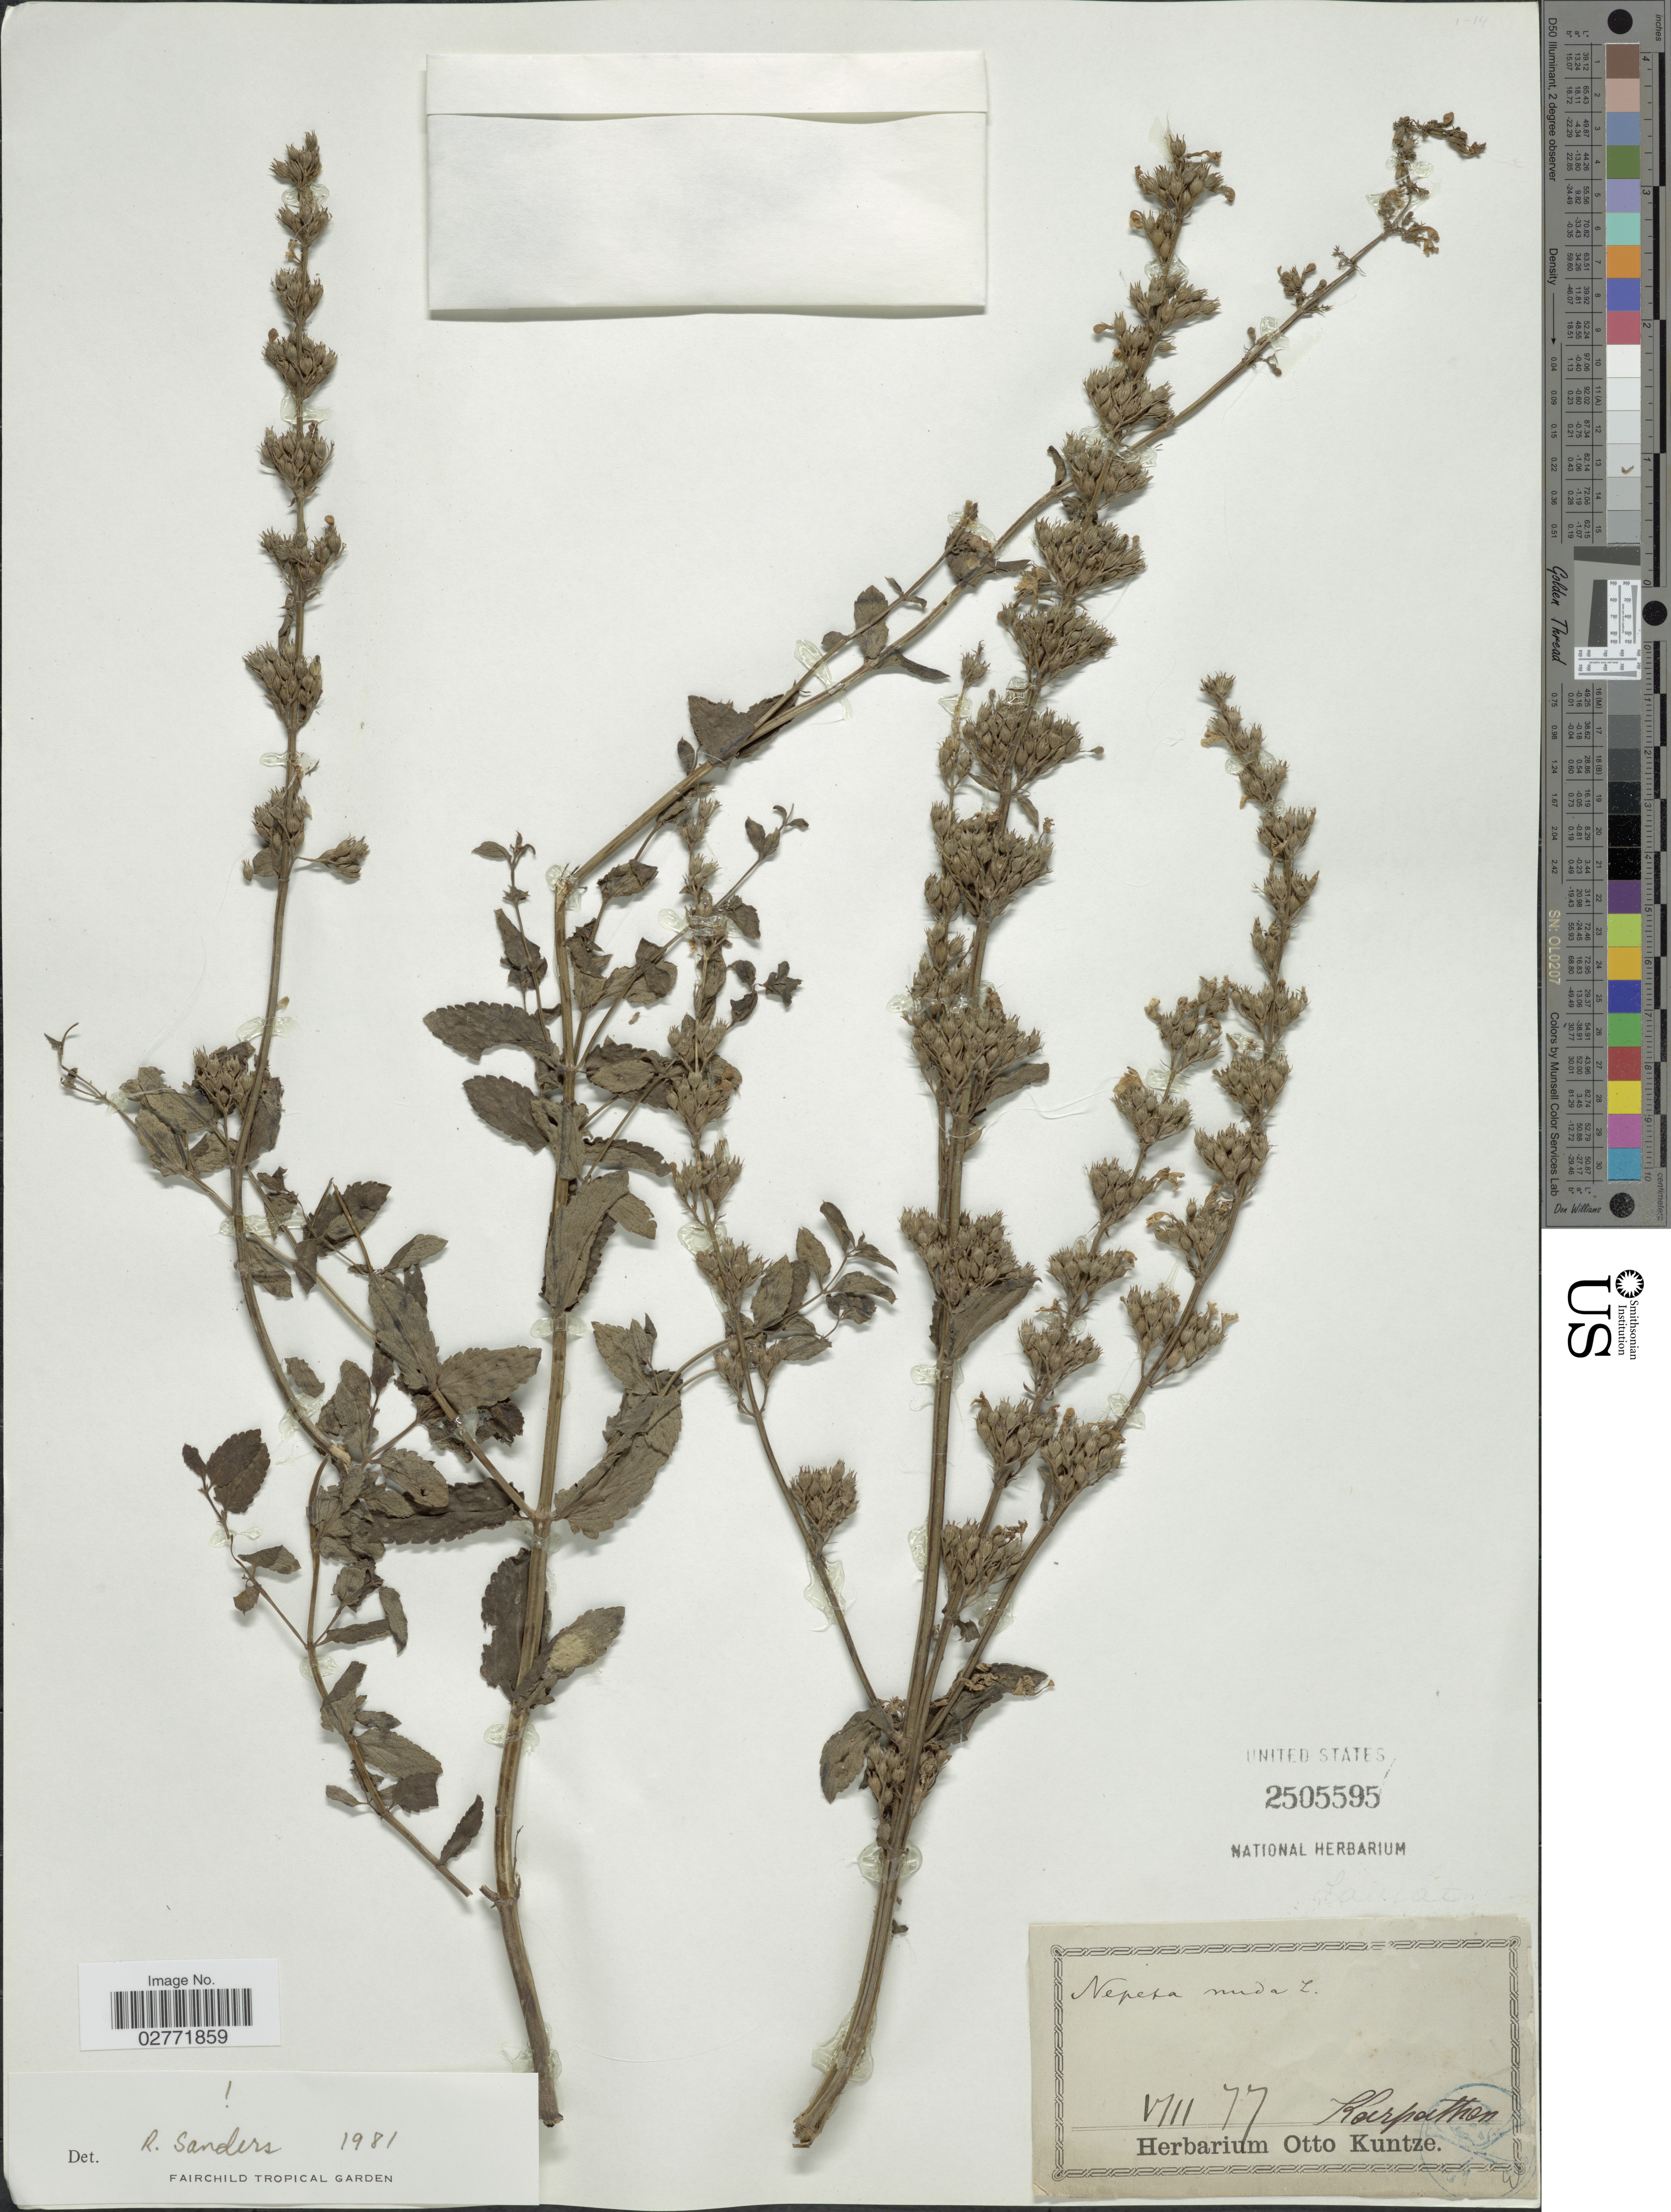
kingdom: Plantae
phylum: Tracheophyta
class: Magnoliopsida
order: Lamiales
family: Lamiaceae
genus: Nepeta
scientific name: Nepeta nuda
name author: L.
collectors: ex herb. Otto Kuntze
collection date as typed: Transcribed d/m/y: /8/77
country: Greece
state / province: South Aegean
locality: Karpathos.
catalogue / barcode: US 2505595